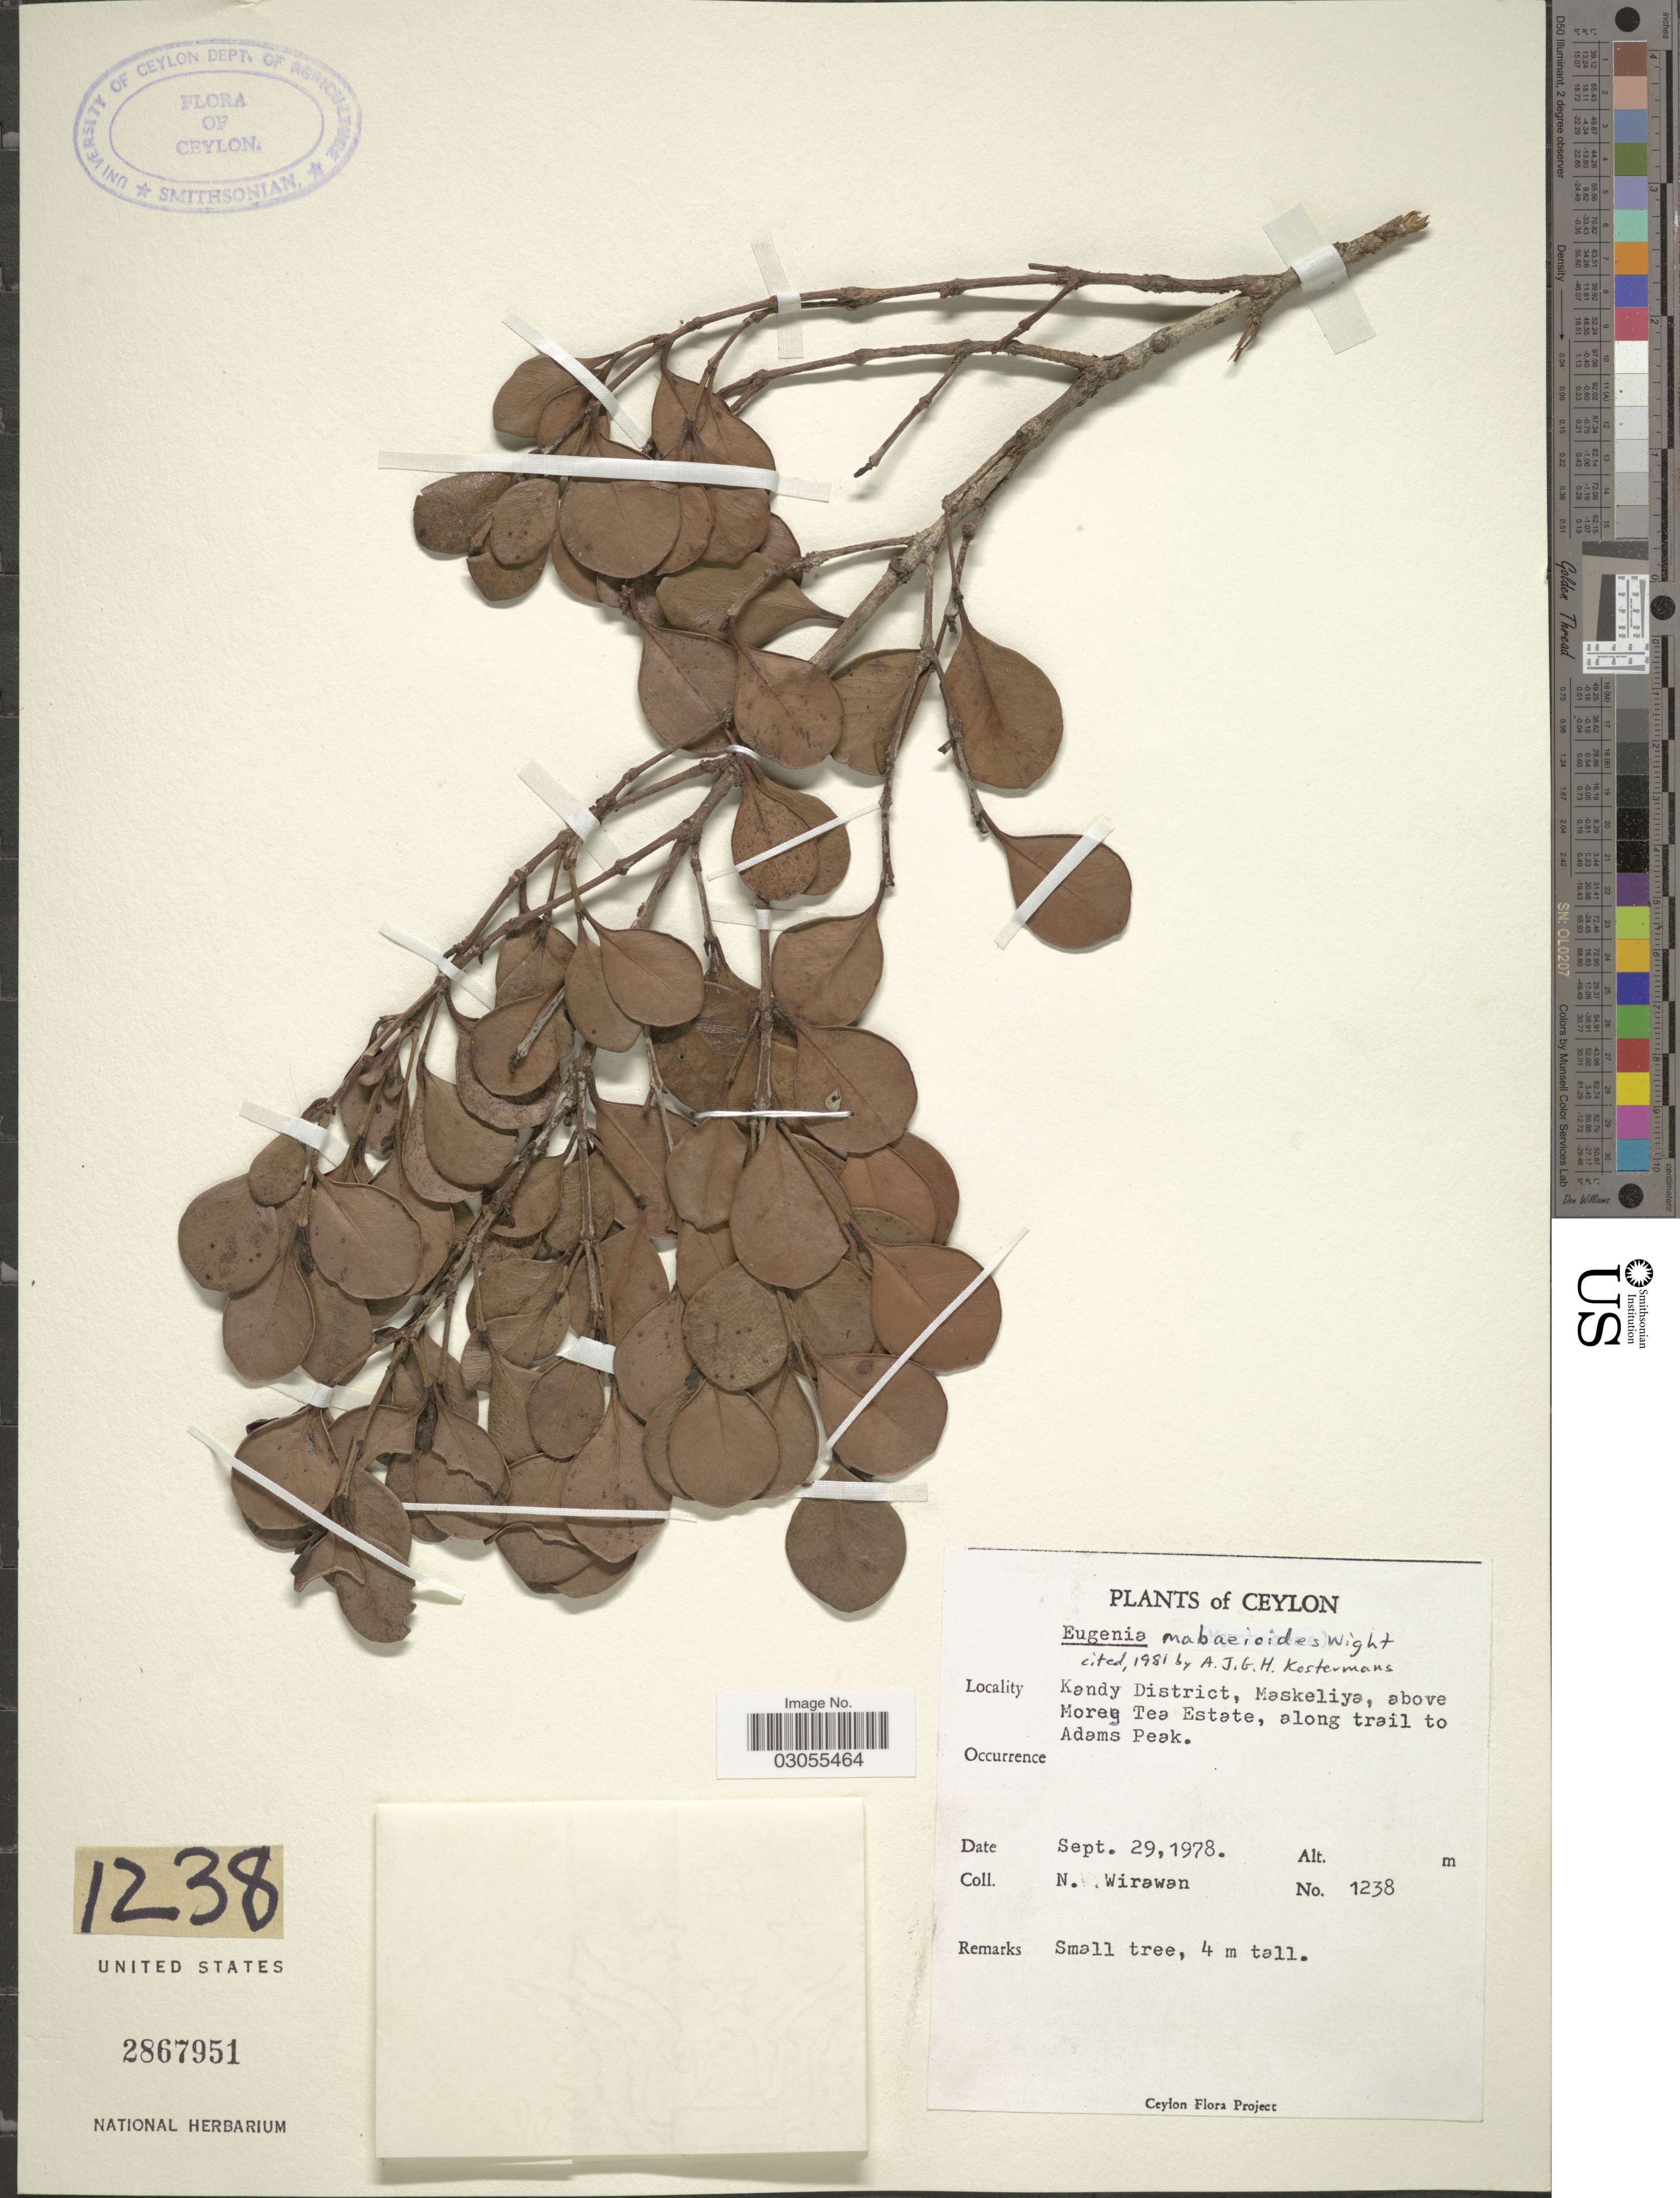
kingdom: Plantae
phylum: Tracheophyta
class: Magnoliopsida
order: Myrtales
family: Myrtaceae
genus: Eugenia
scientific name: Eugenia mabaeoides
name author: Wight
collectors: N. Wirawan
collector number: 1238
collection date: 1978-09-29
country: Sri Lanka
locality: Ceylon. Kandy District, Maskeliya, above Morey Estate, along trail to Adams Peak.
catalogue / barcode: US 2867951